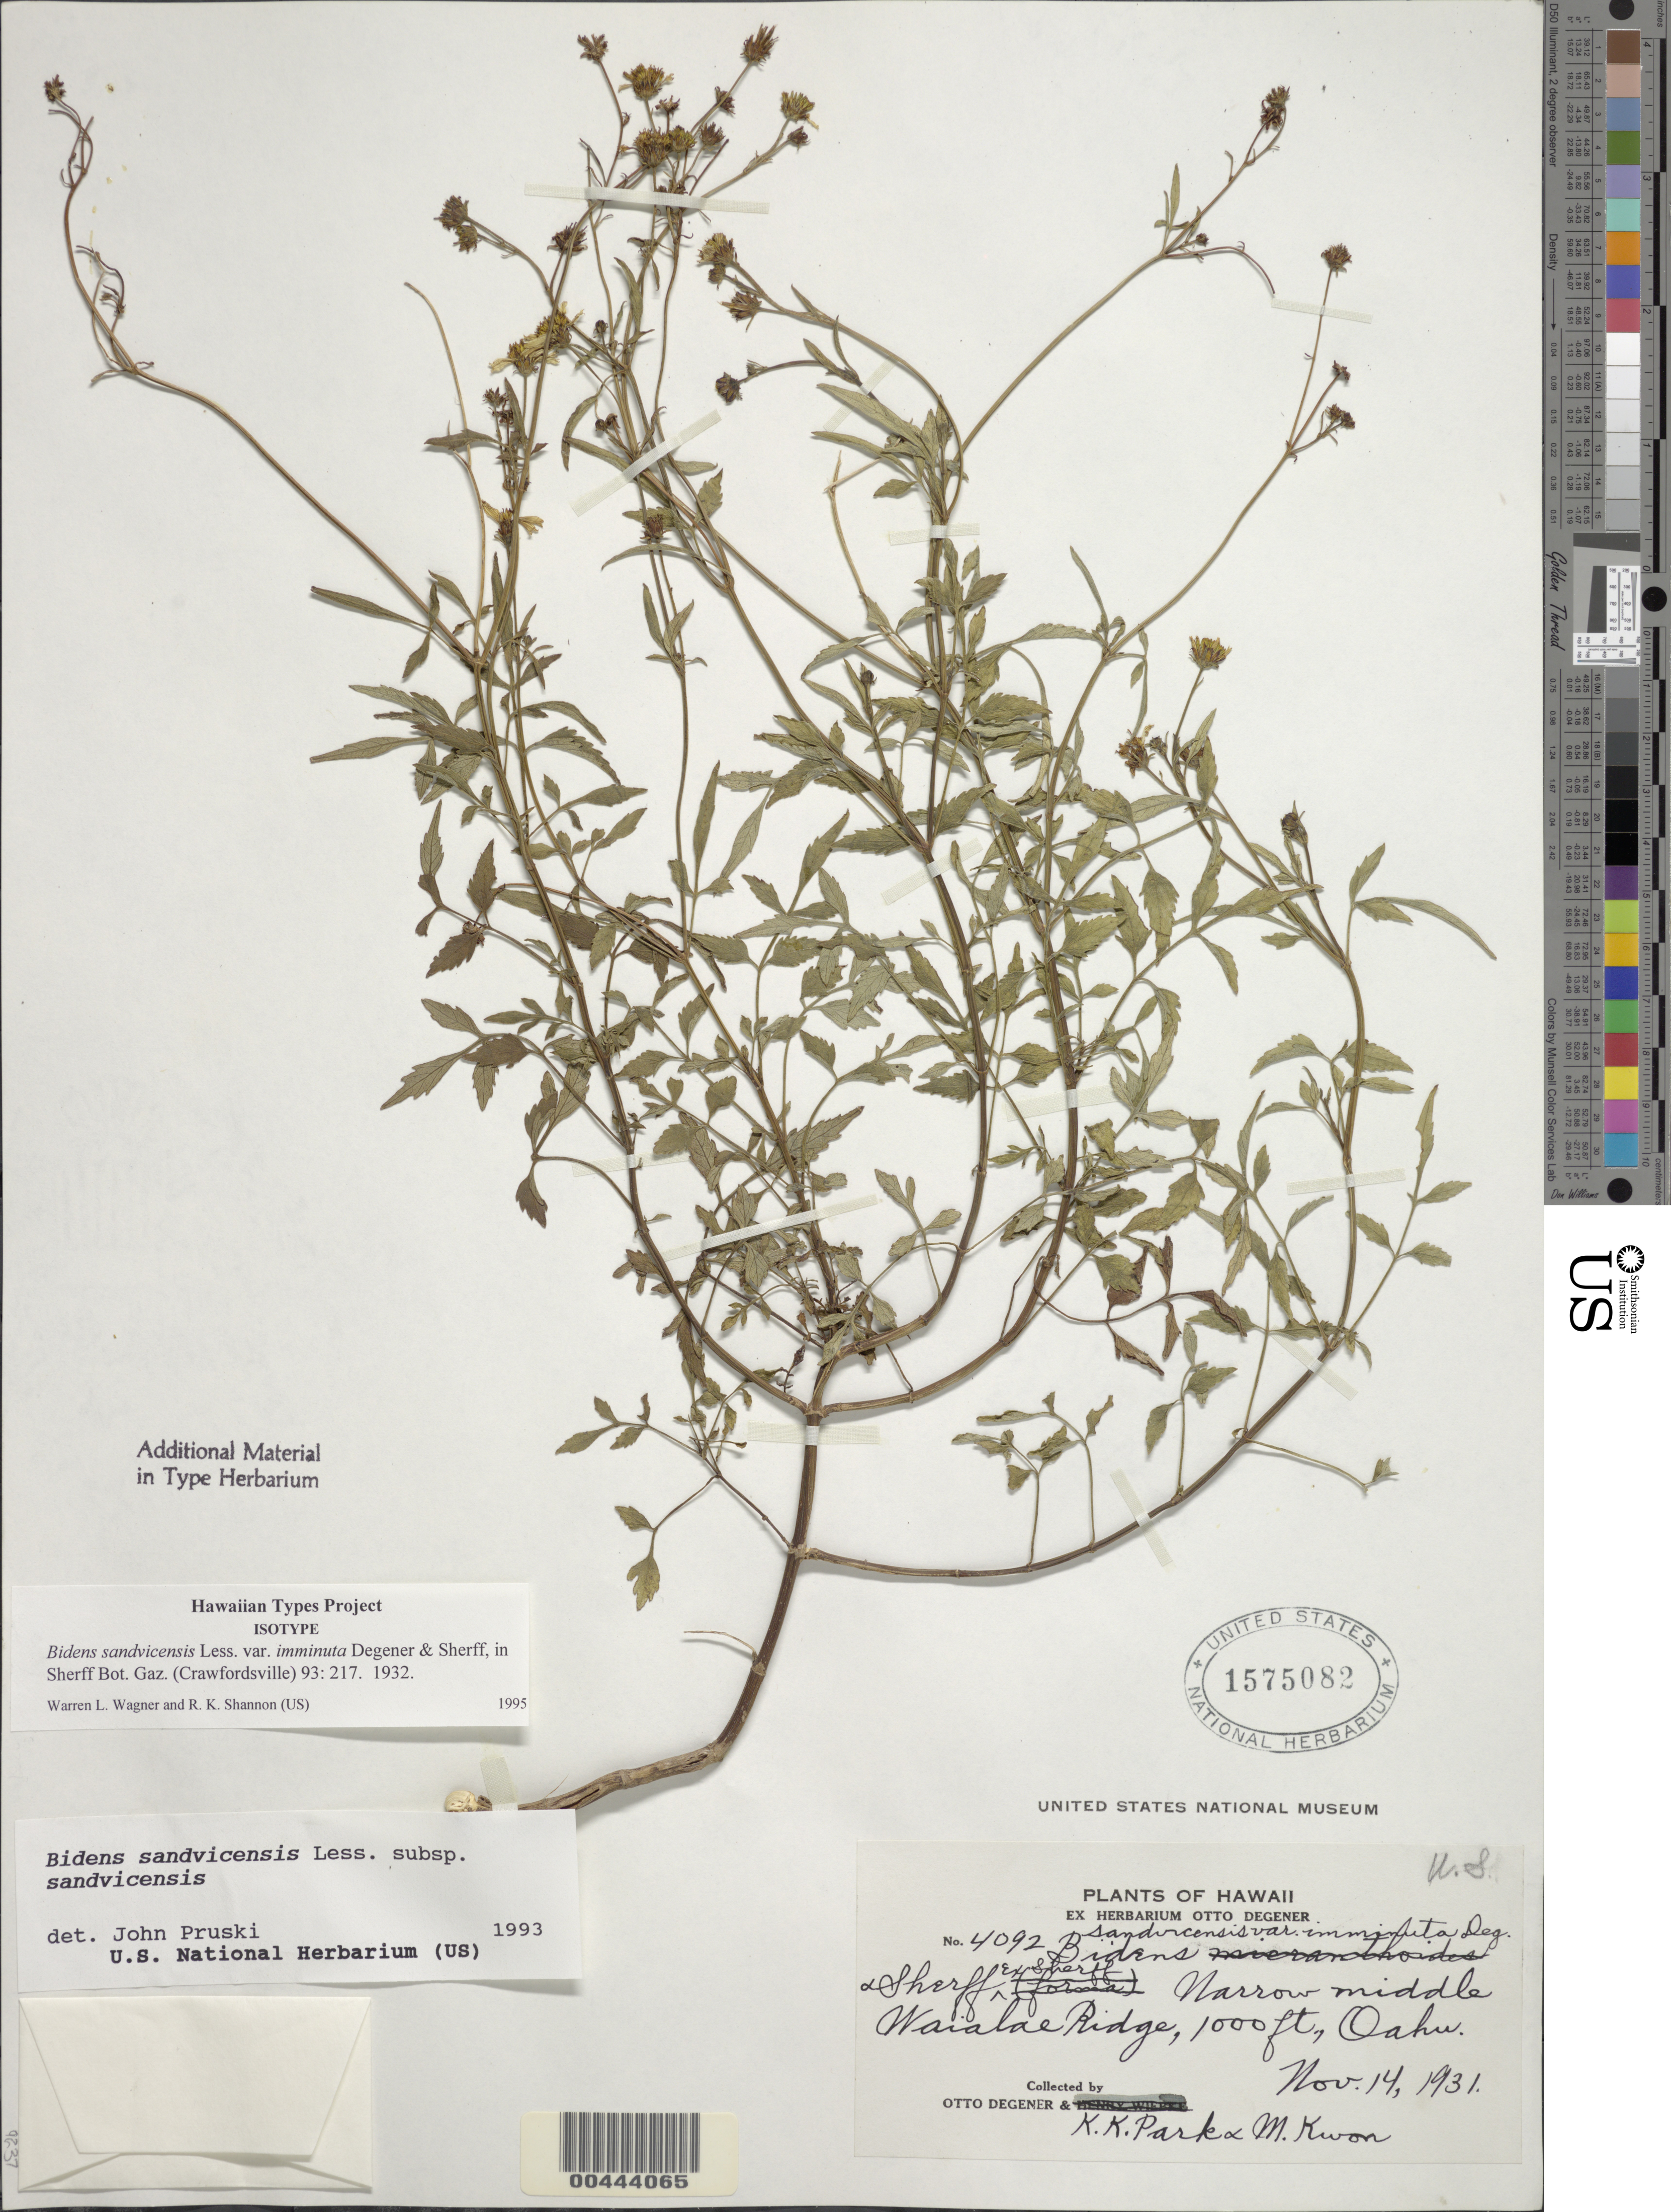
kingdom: Plantae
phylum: Tracheophyta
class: Magnoliopsida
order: Asterales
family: Asteraceae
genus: Bidens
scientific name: Bidens sandvicensis subsp. sandvicensis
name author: Less.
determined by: Pruski, J. F.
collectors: O. Degener, K. Park & M. Kwon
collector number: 4092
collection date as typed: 14 Nov 1931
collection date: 1931-11-14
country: United States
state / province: Hawaii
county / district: Honolulu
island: Oahu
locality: Waialae Ridge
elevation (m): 305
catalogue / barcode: US 1575082